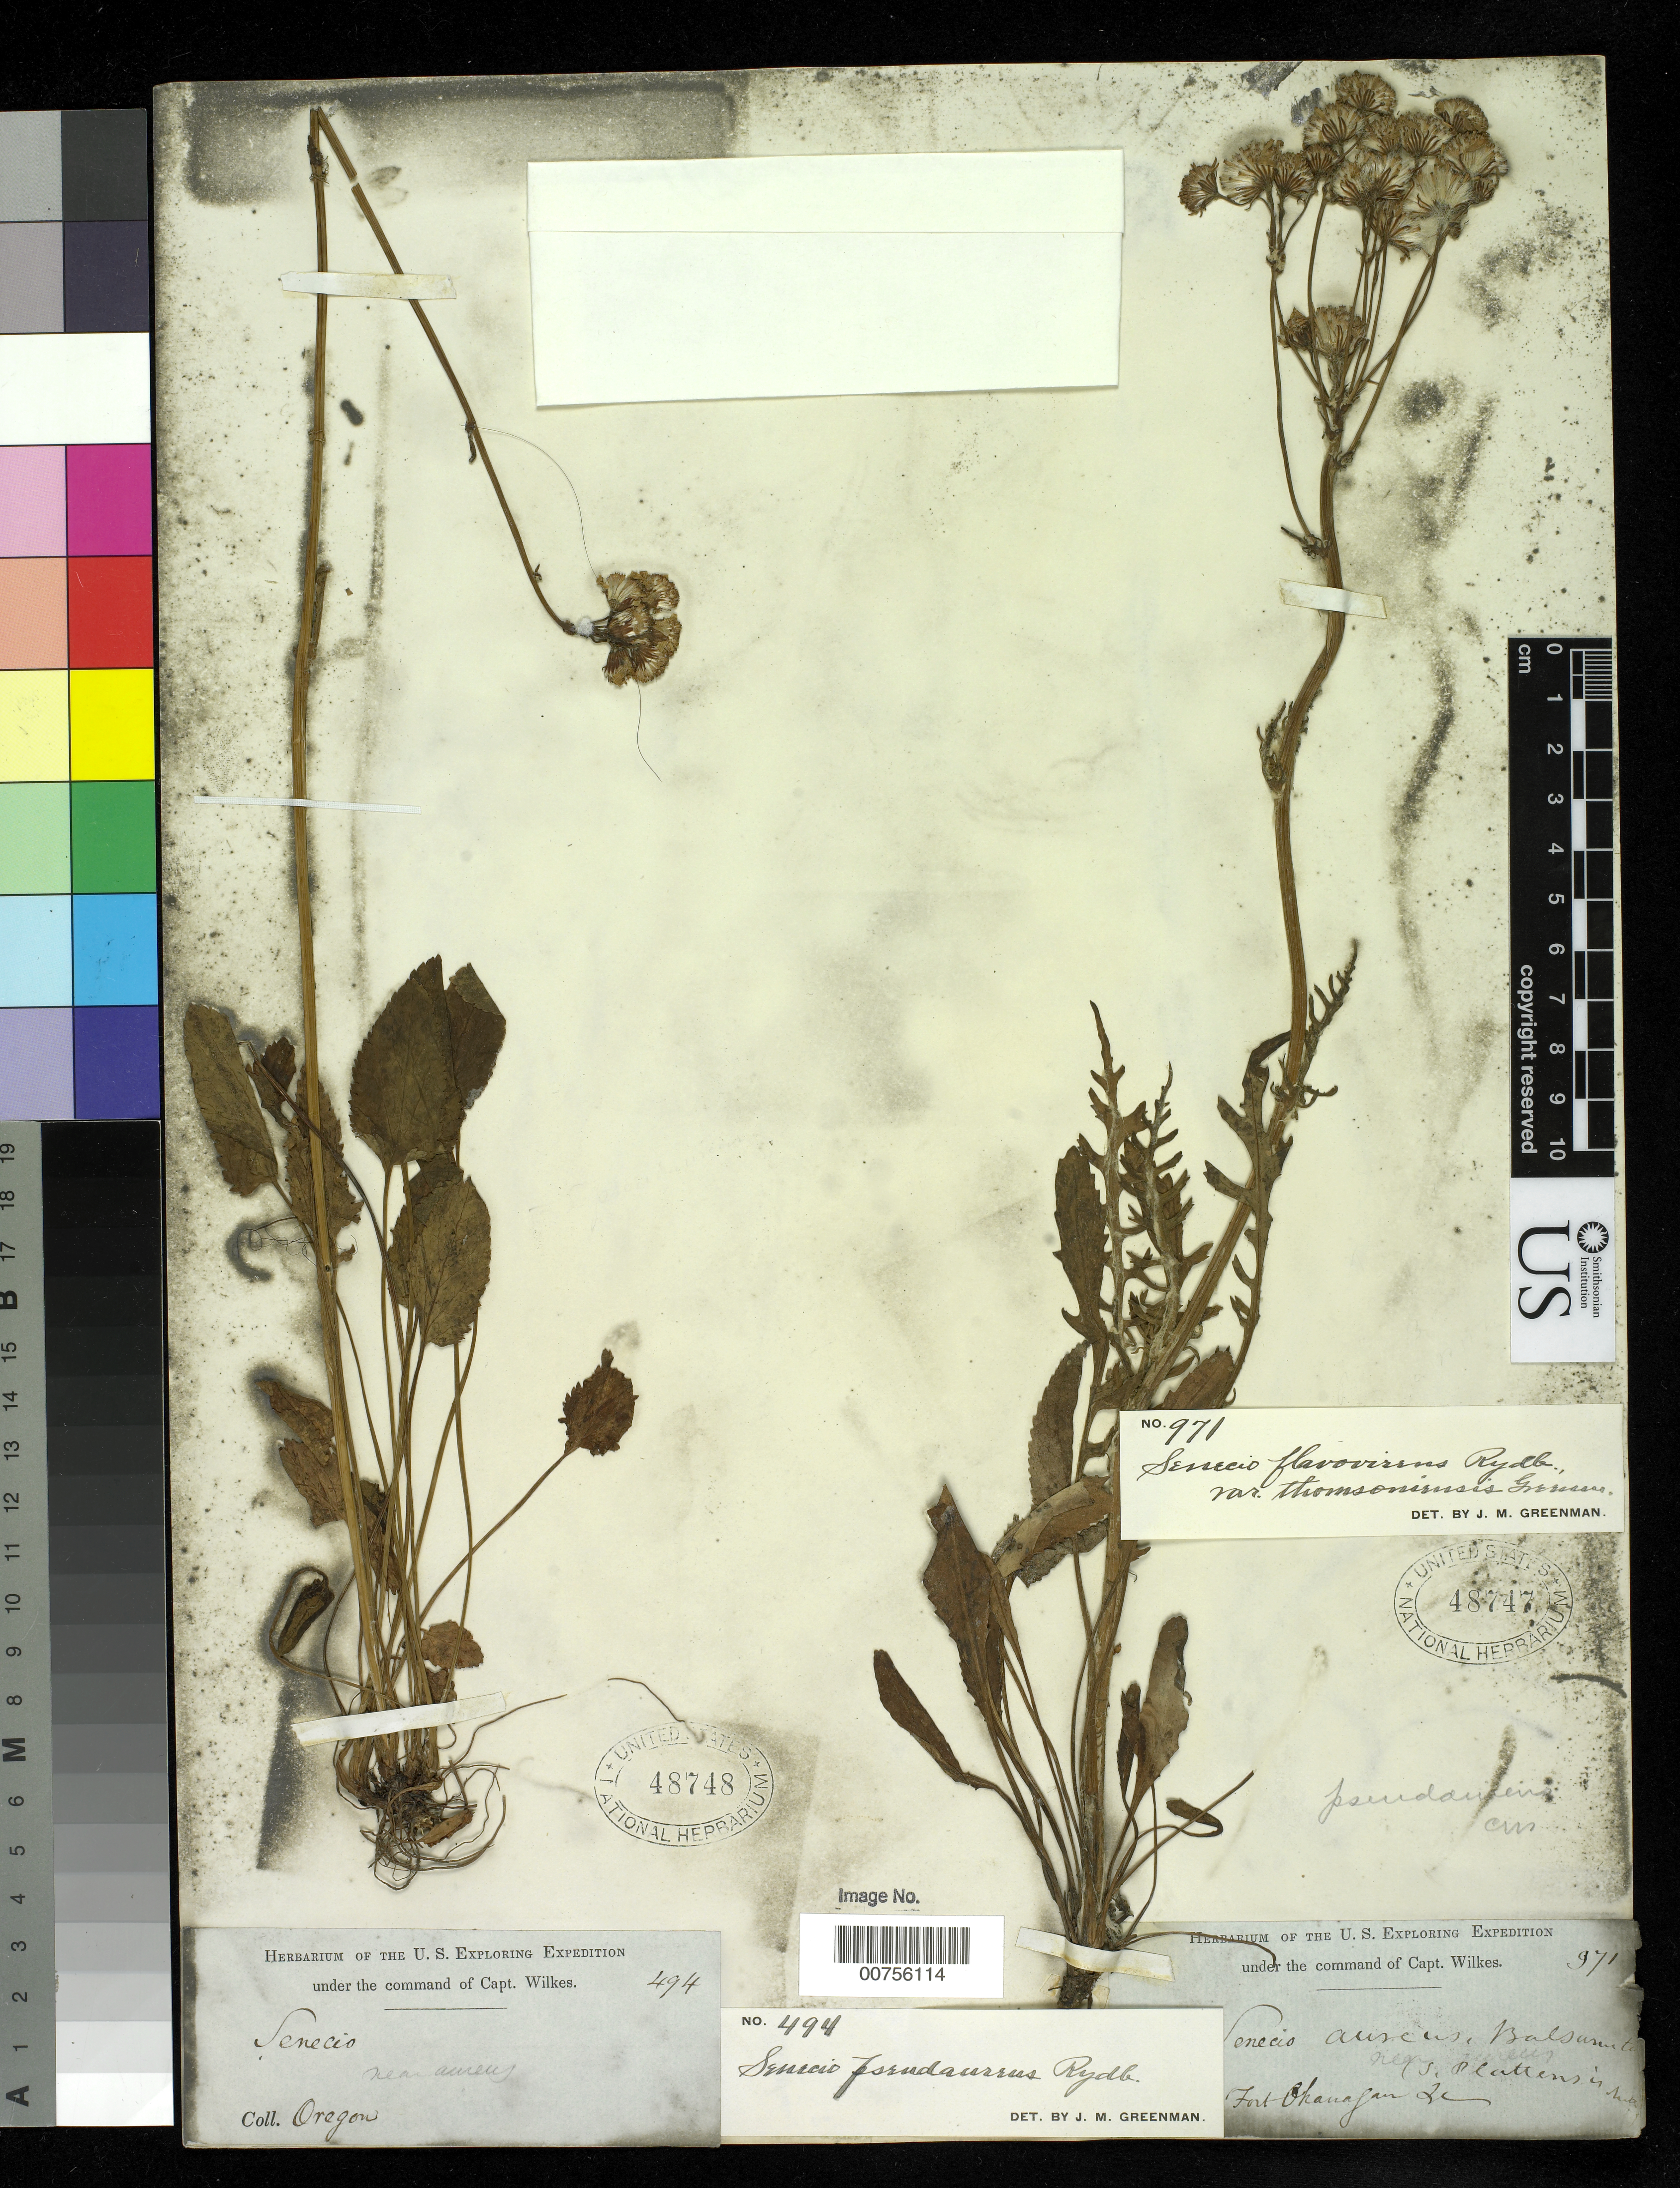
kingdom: Plantae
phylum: Tracheophyta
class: Magnoliopsida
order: Asterales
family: Asteraceae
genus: Senecio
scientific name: Senecio sp.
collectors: Wilkes Explor. Exped.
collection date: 1838/1842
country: United States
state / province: Washington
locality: Fort Okanagan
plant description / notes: Two specimens on same sheet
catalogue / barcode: US 48747